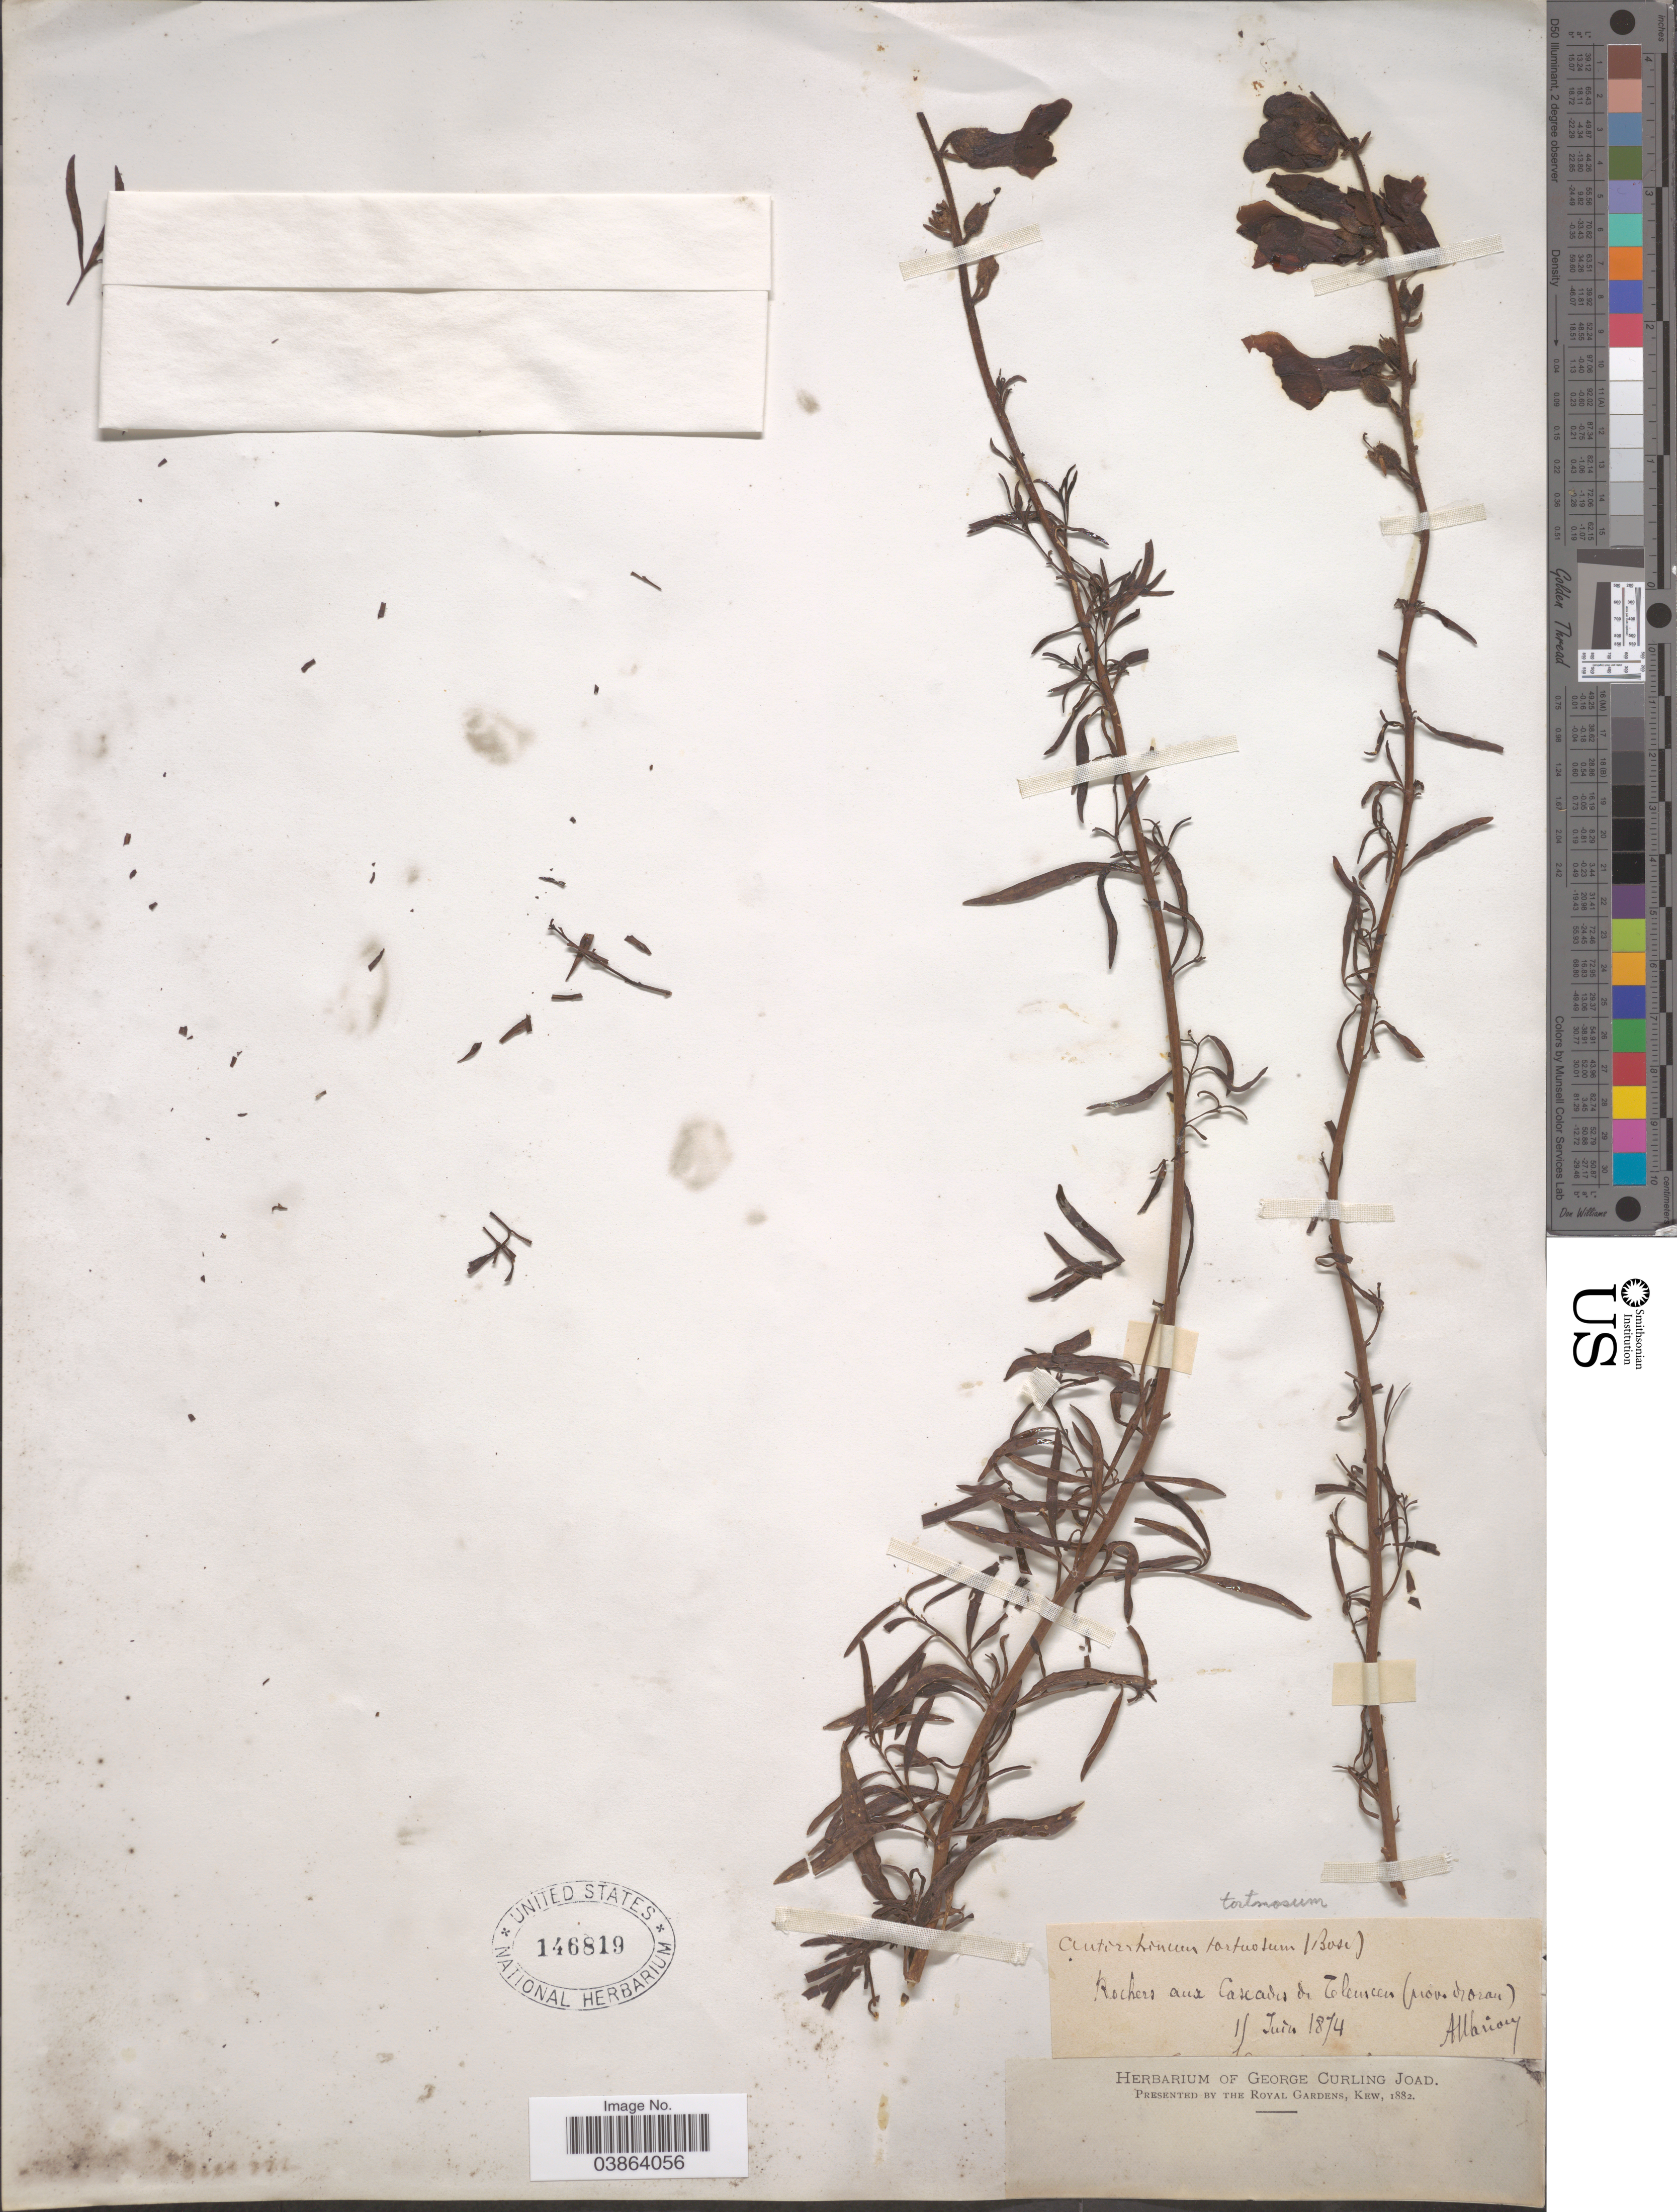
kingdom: Plantae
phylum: Tracheophyta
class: Magnoliopsida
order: Lamiales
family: Plantaginaceae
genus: Antirrhinum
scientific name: Antirrhinum tortuosum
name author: Bosc ex Vent.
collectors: A. Warion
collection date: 1874-06-15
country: Algeria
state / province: Oran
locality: Rochers aux Cascades de Tlemcen.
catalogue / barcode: US 146819